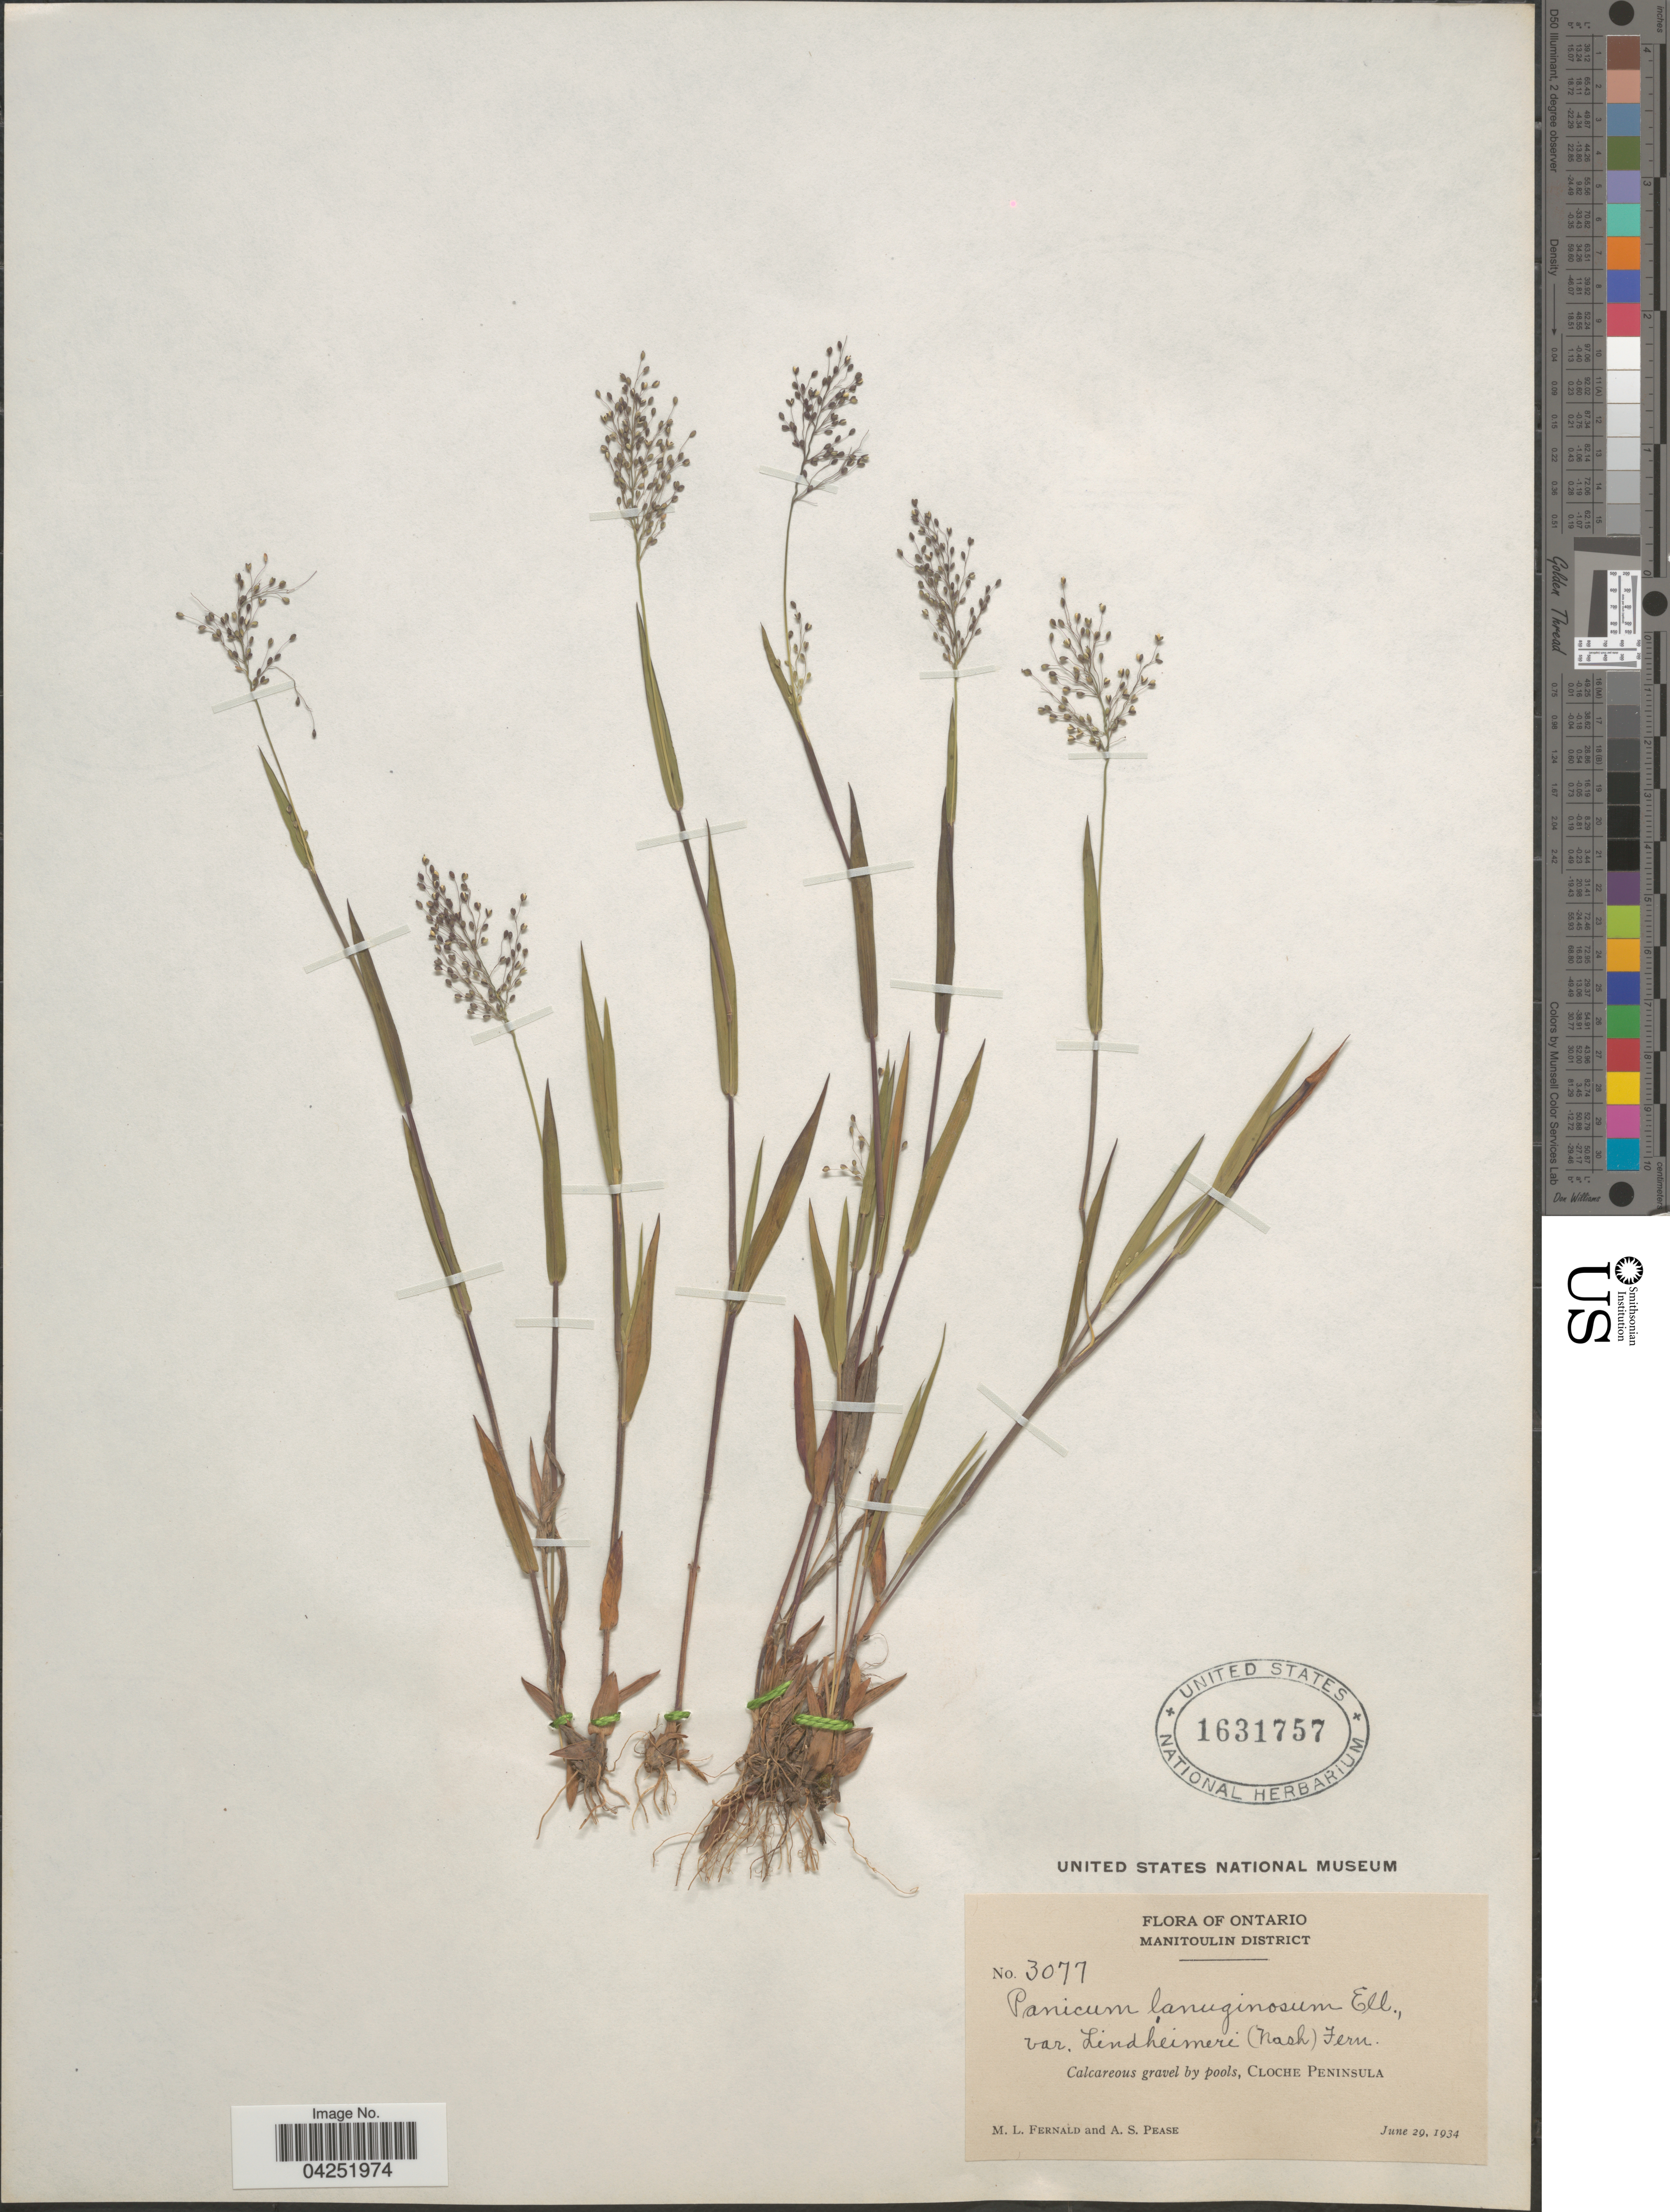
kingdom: Plantae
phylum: Tracheophyta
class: Liliopsida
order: Poales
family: Poaceae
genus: Dichanthelium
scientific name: Dichanthelium acuminatum var. lindheimeri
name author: (Nash) Gould & C.A. Clark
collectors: M. L. Fernald & A. S. Pease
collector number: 3077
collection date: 1934-06-29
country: Canada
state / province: Ontario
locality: Manitoulin District. Calcareous gravel by pools, Cloche Peninsula.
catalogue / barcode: US 1631757